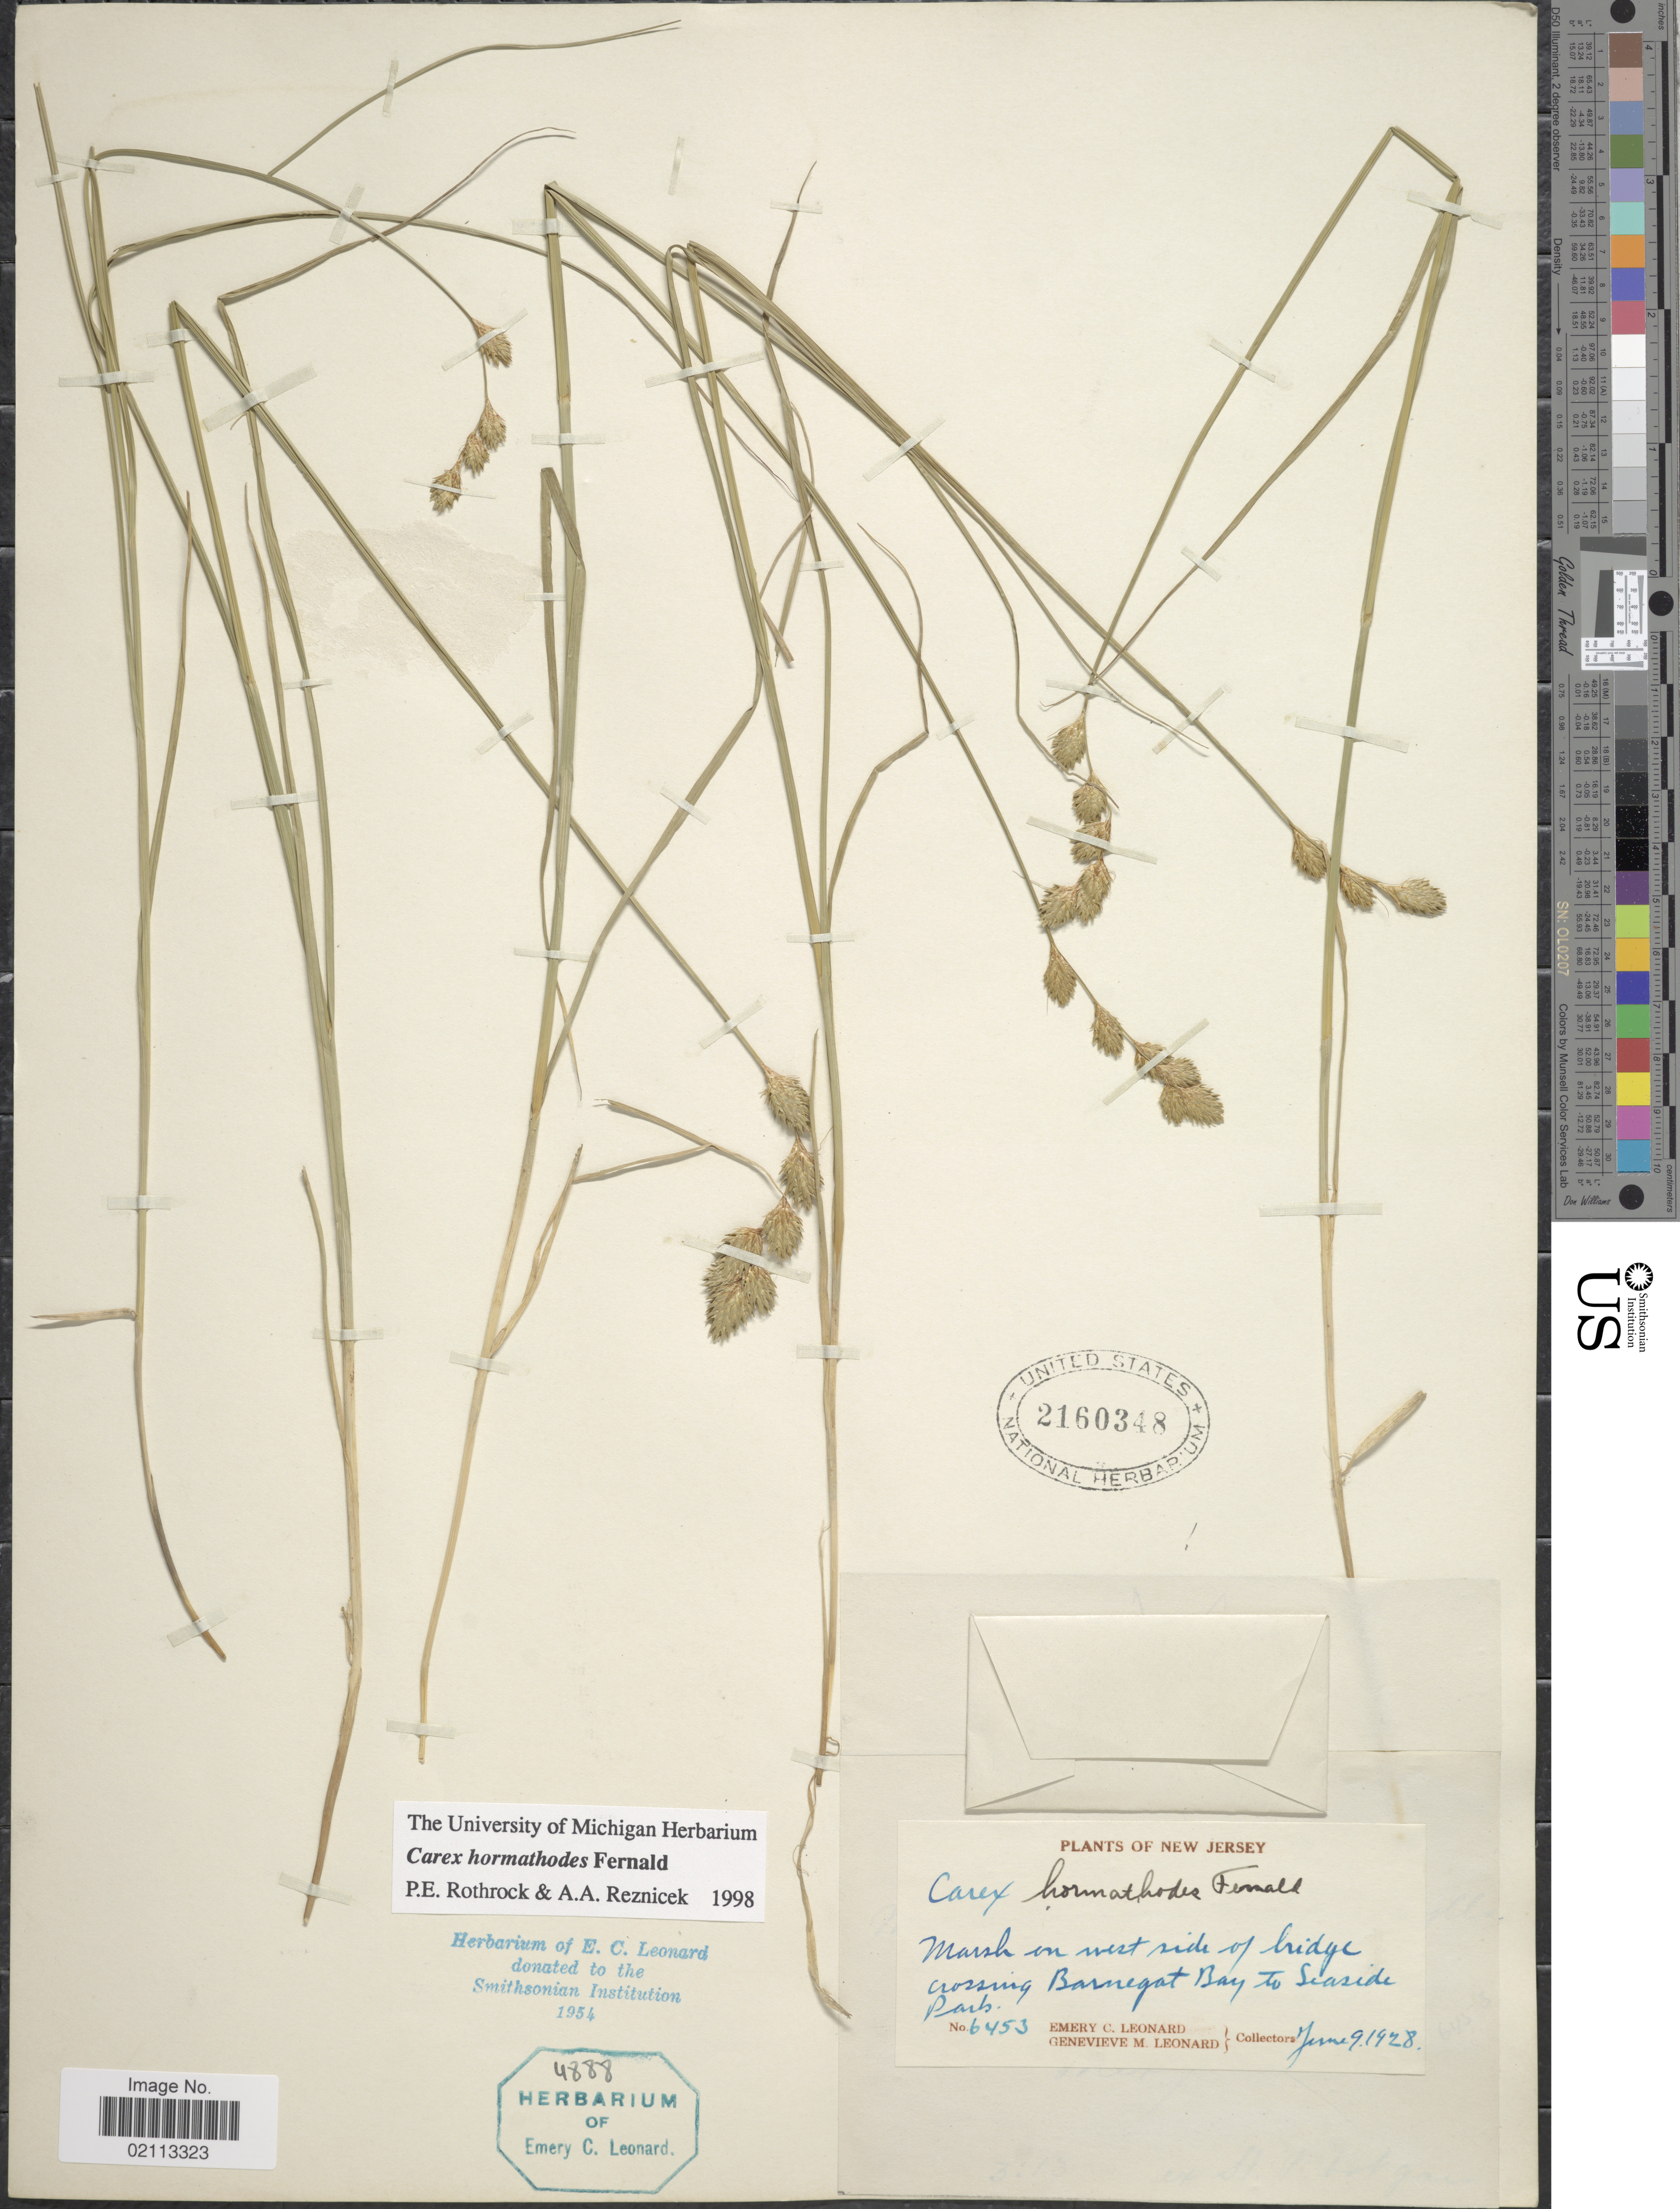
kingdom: Plantae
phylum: Tracheophyta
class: Liliopsida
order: Poales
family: Cyperaceae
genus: Carex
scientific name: Carex hormathodes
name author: Fernald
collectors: E. C. Leonard & G. M. Leonard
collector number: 6453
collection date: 1928-06-09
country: United States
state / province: New Jersey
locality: Marsh on west side of bridge crossing Barnegat Bay to Seaside Park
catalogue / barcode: US 2160348